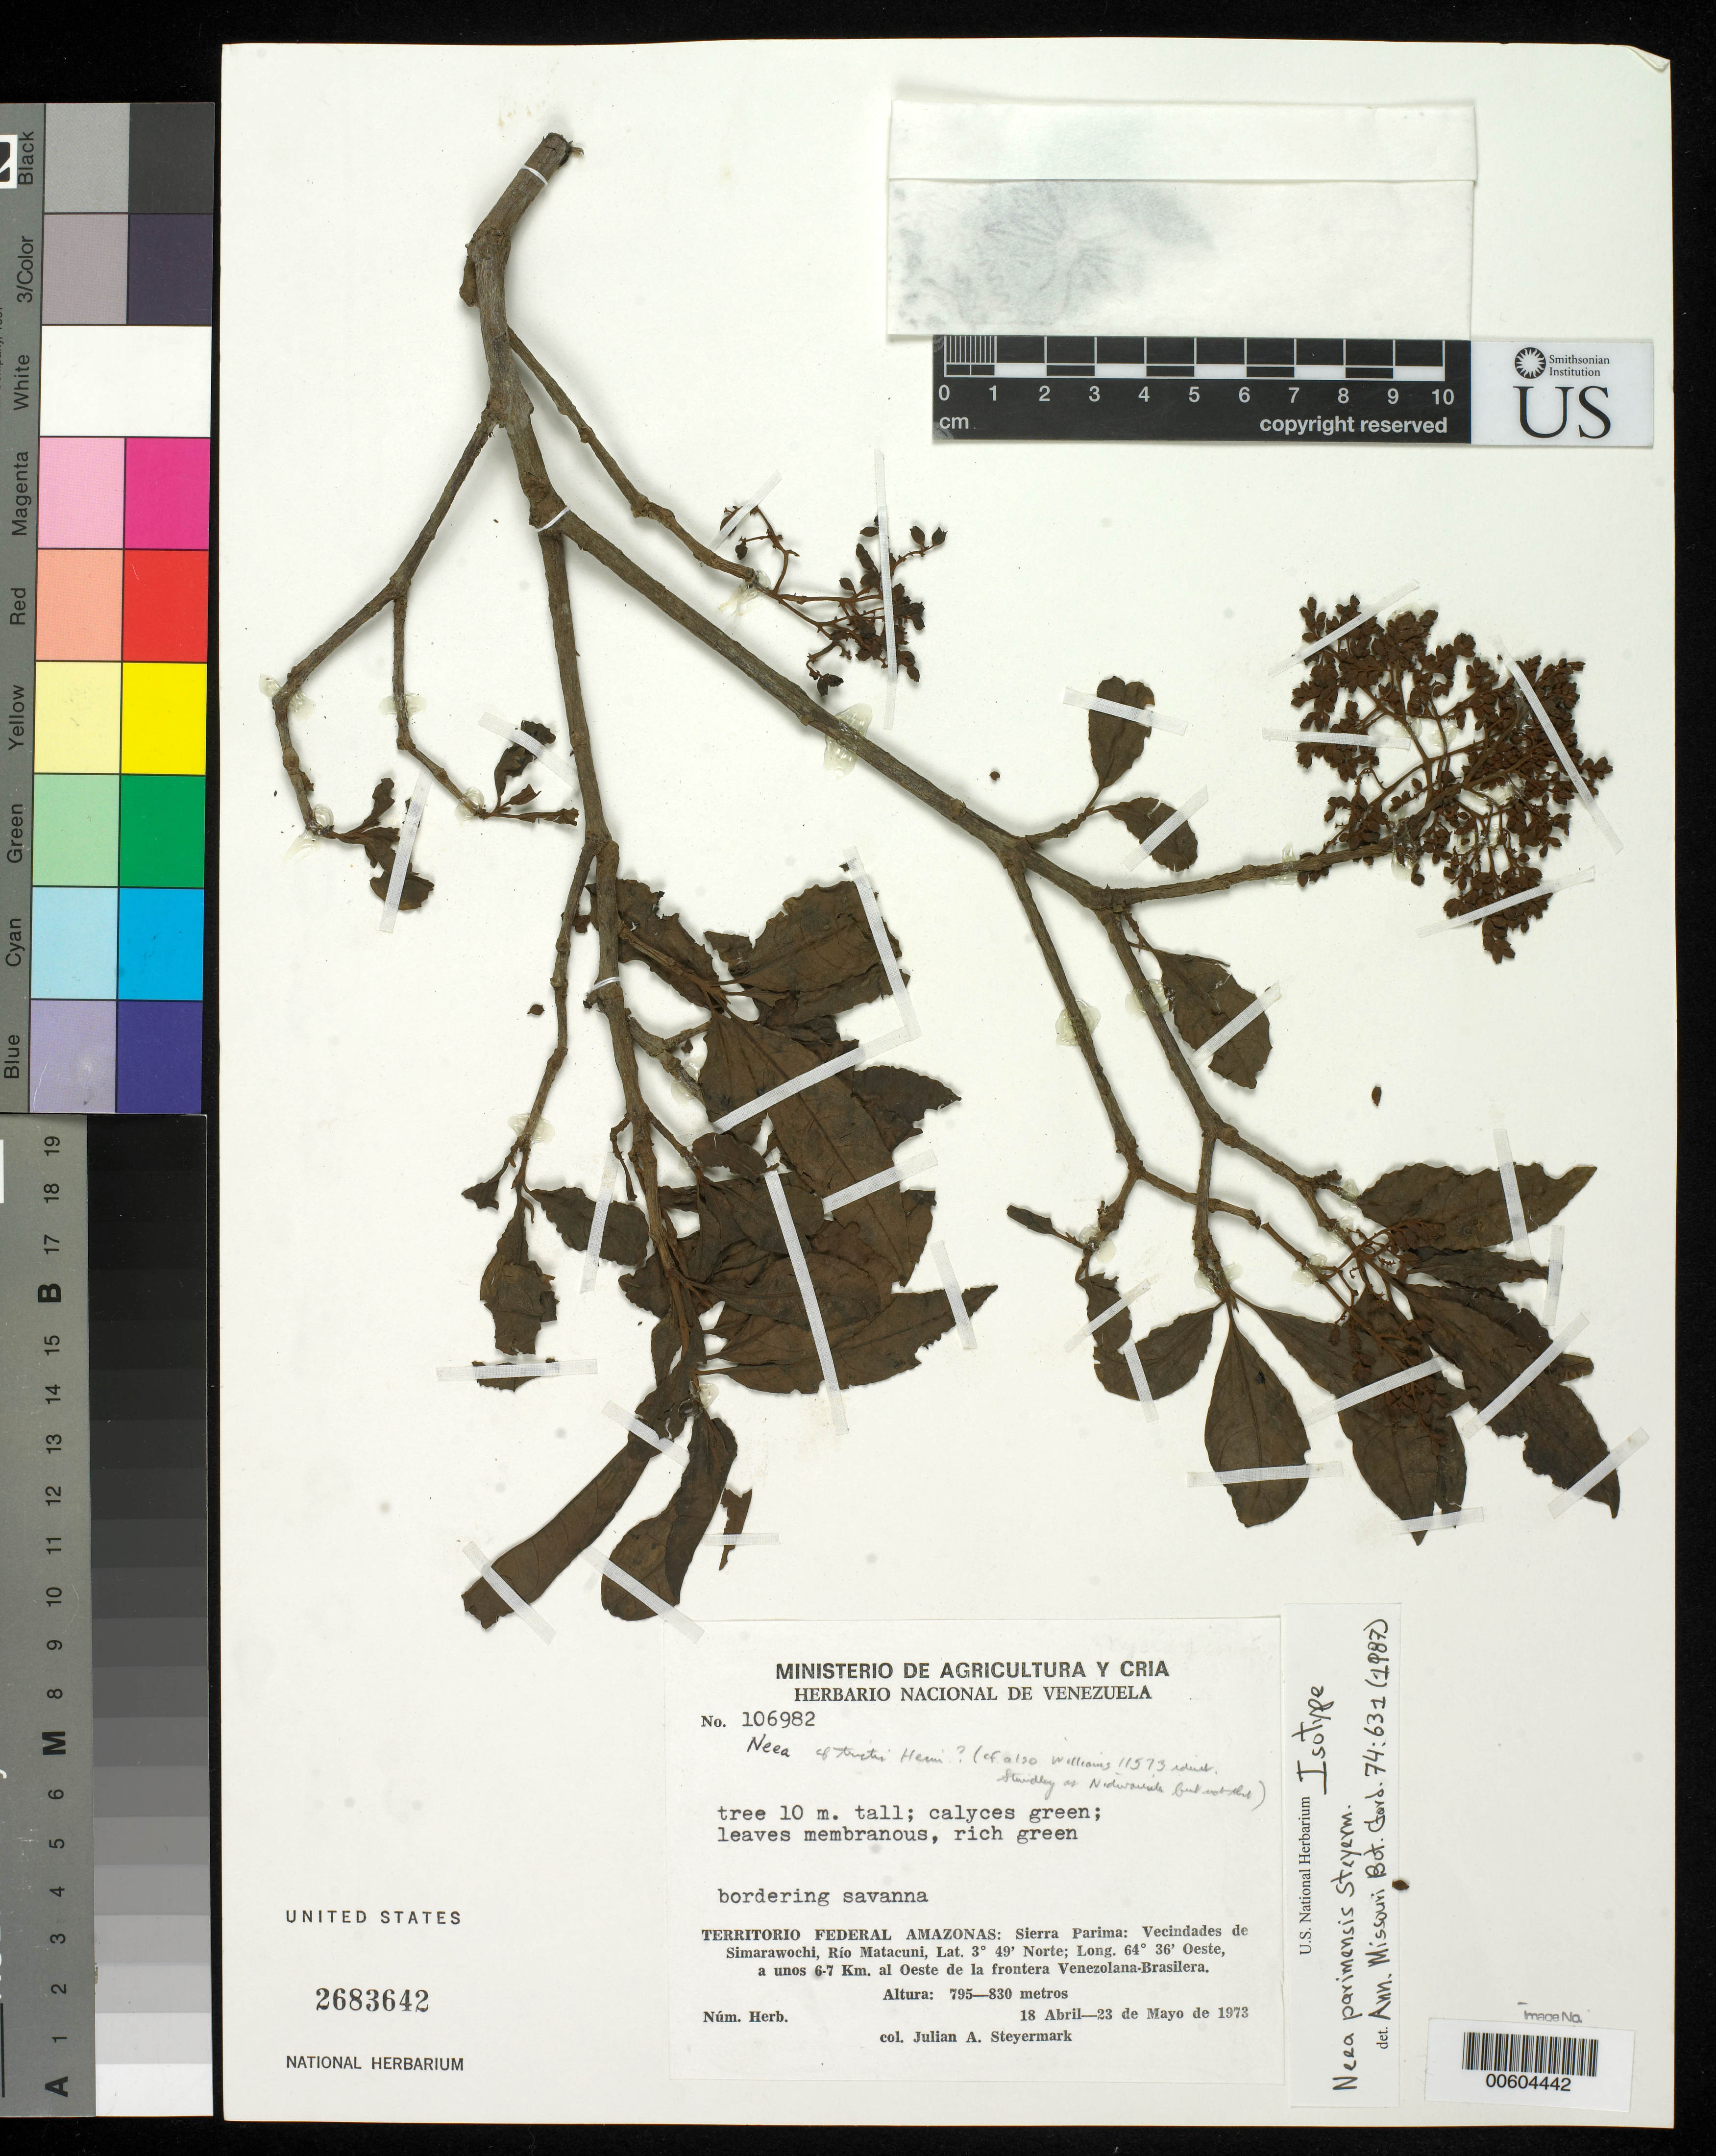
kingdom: Plantae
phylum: Tracheophyta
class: Magnoliopsida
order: Caryophyllales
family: Nyctaginaceae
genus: Neea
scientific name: Neea parimensis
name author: Steyerm.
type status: Isotype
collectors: J. Steyermark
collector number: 106982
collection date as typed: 18 Apr 1973 to 23 May 1973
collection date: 1973-04-18/1973-05-23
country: Venezuela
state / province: Amazonas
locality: Sierra Parima, vecindades de Simarawochi, Rio Matacuni, unos 6-7 km oeste de La Frontera Venezolana - Brasilera.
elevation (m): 795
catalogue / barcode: US 2683642